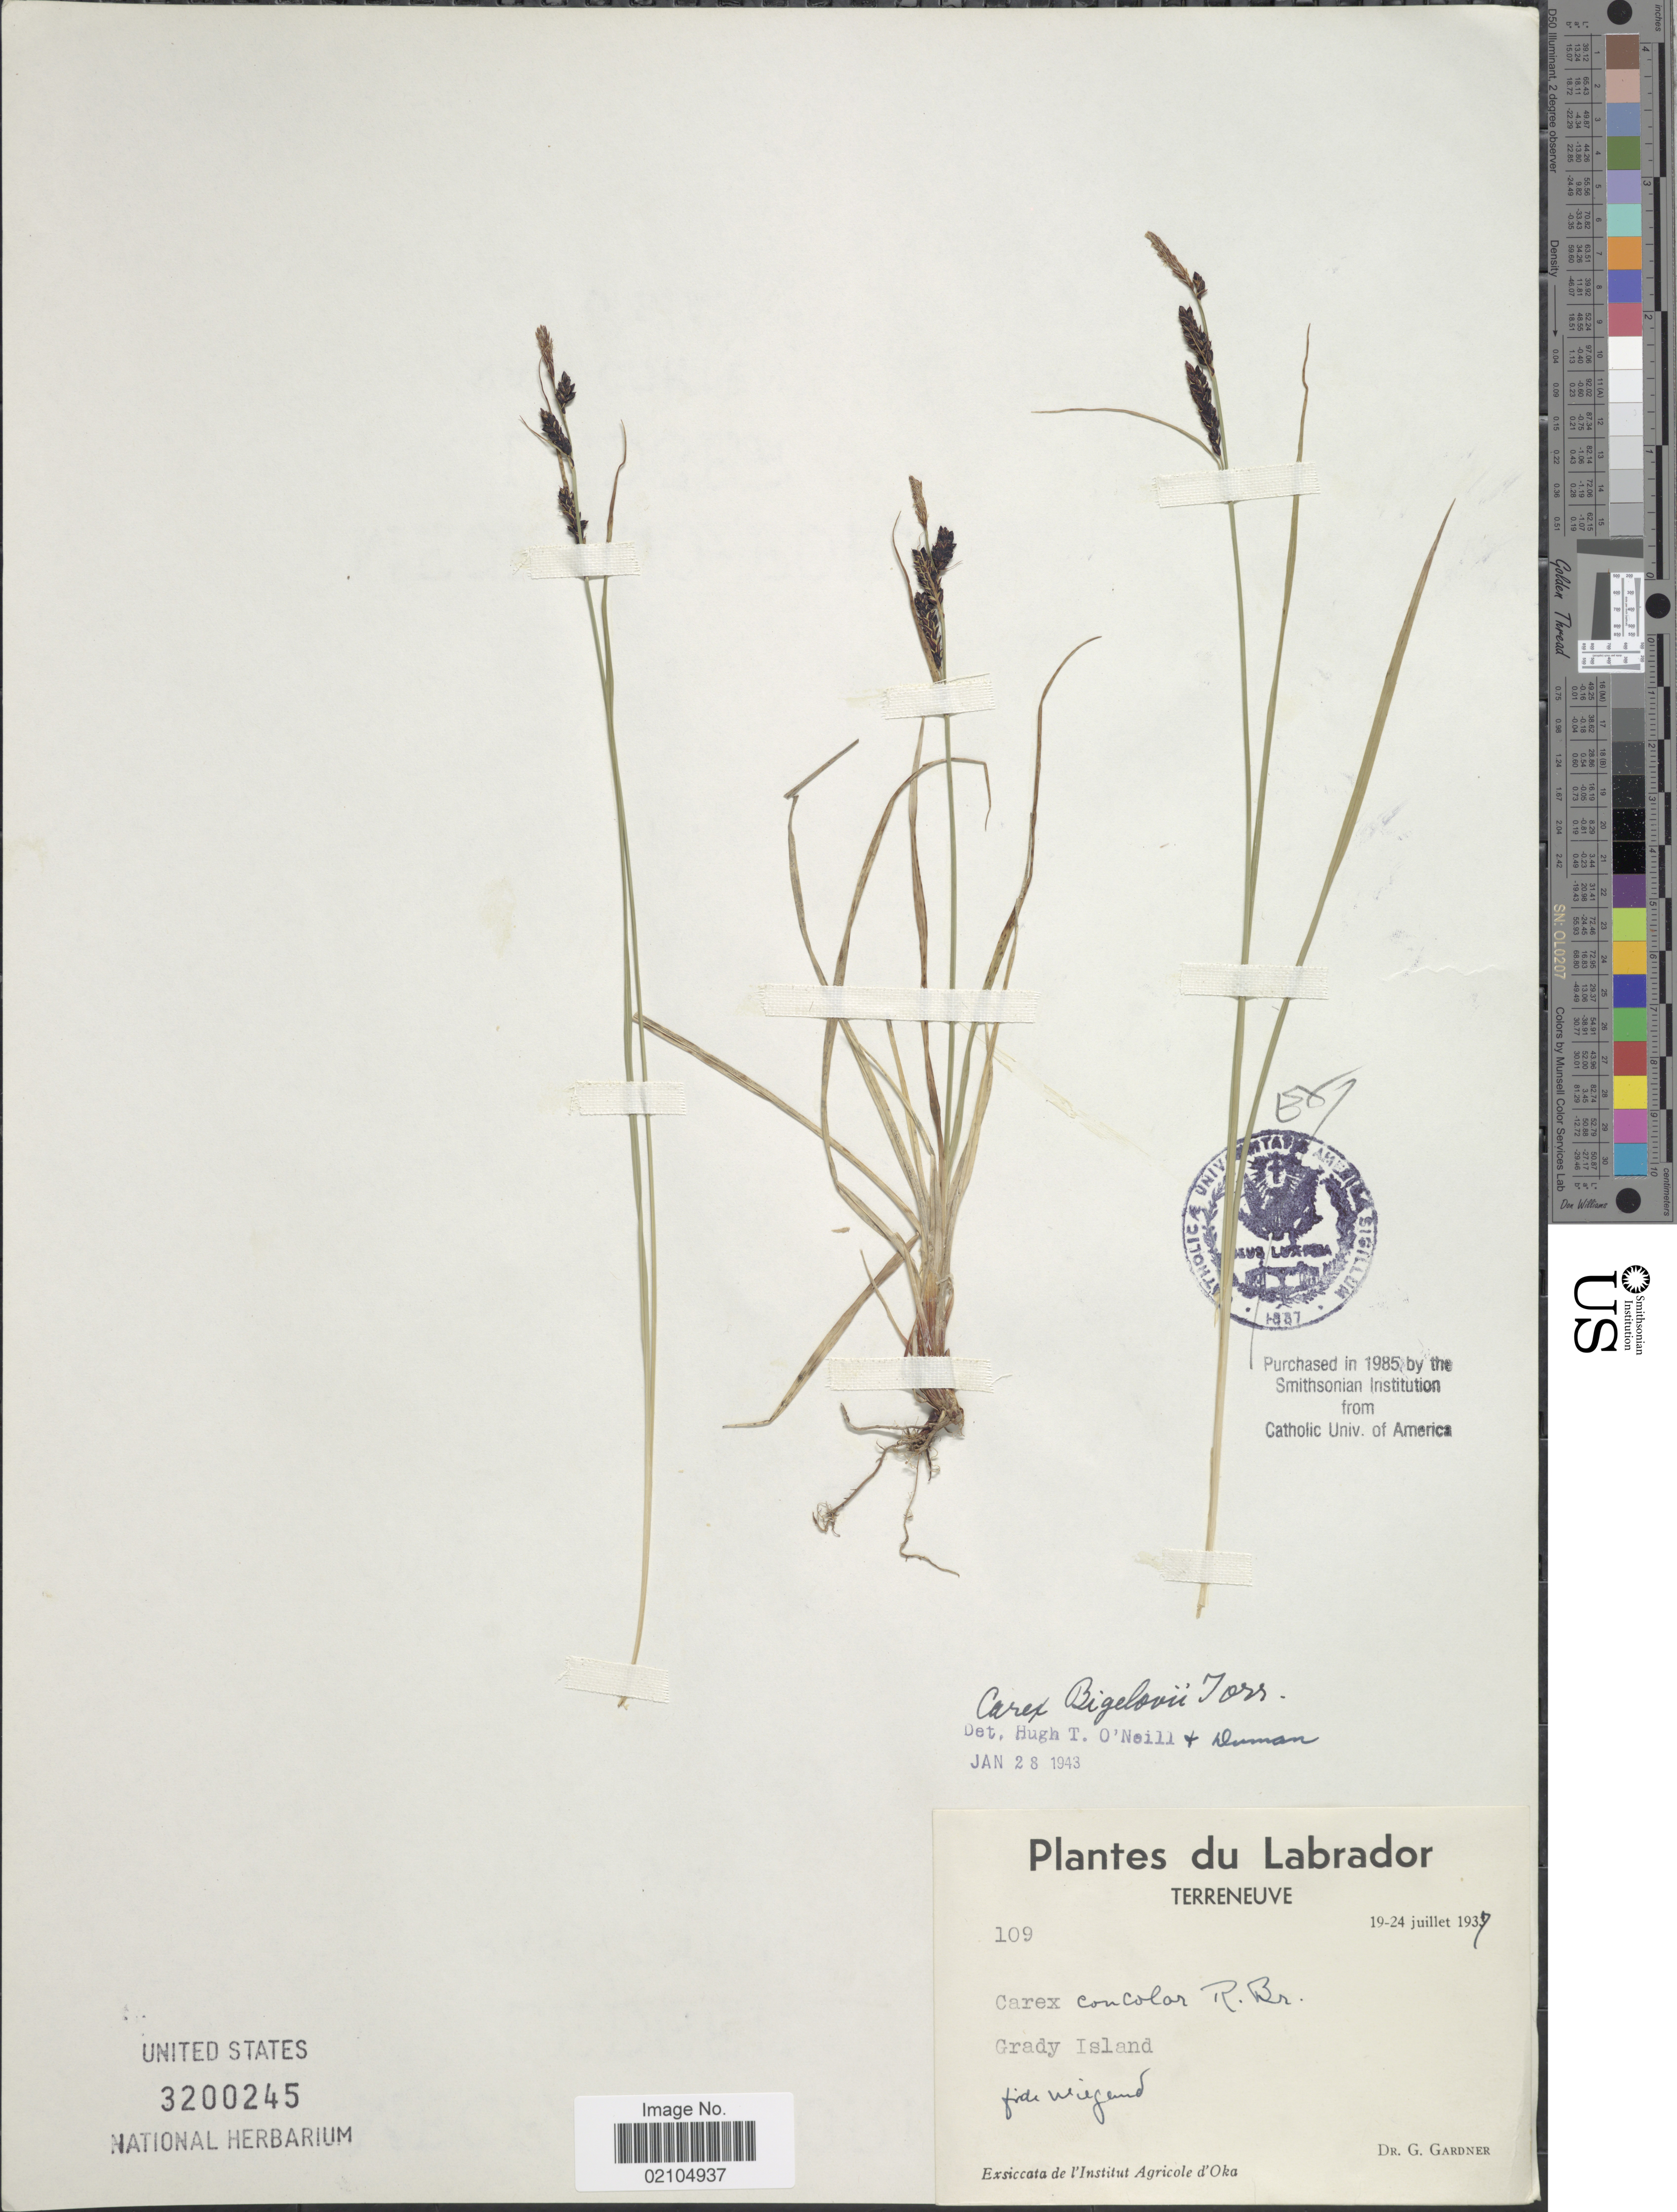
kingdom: Plantae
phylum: Tracheophyta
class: Liliopsida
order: Poales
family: Cyperaceae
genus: Carex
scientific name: Carex bigelowii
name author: Torr. ex Schwein.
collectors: G. Gardner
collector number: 109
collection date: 1937-07-19/1937-07-24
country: Canada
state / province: Newfoundland and Labrador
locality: Labrador, Terreneuve, Grady Island, fide Wiegand.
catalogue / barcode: US 3200245